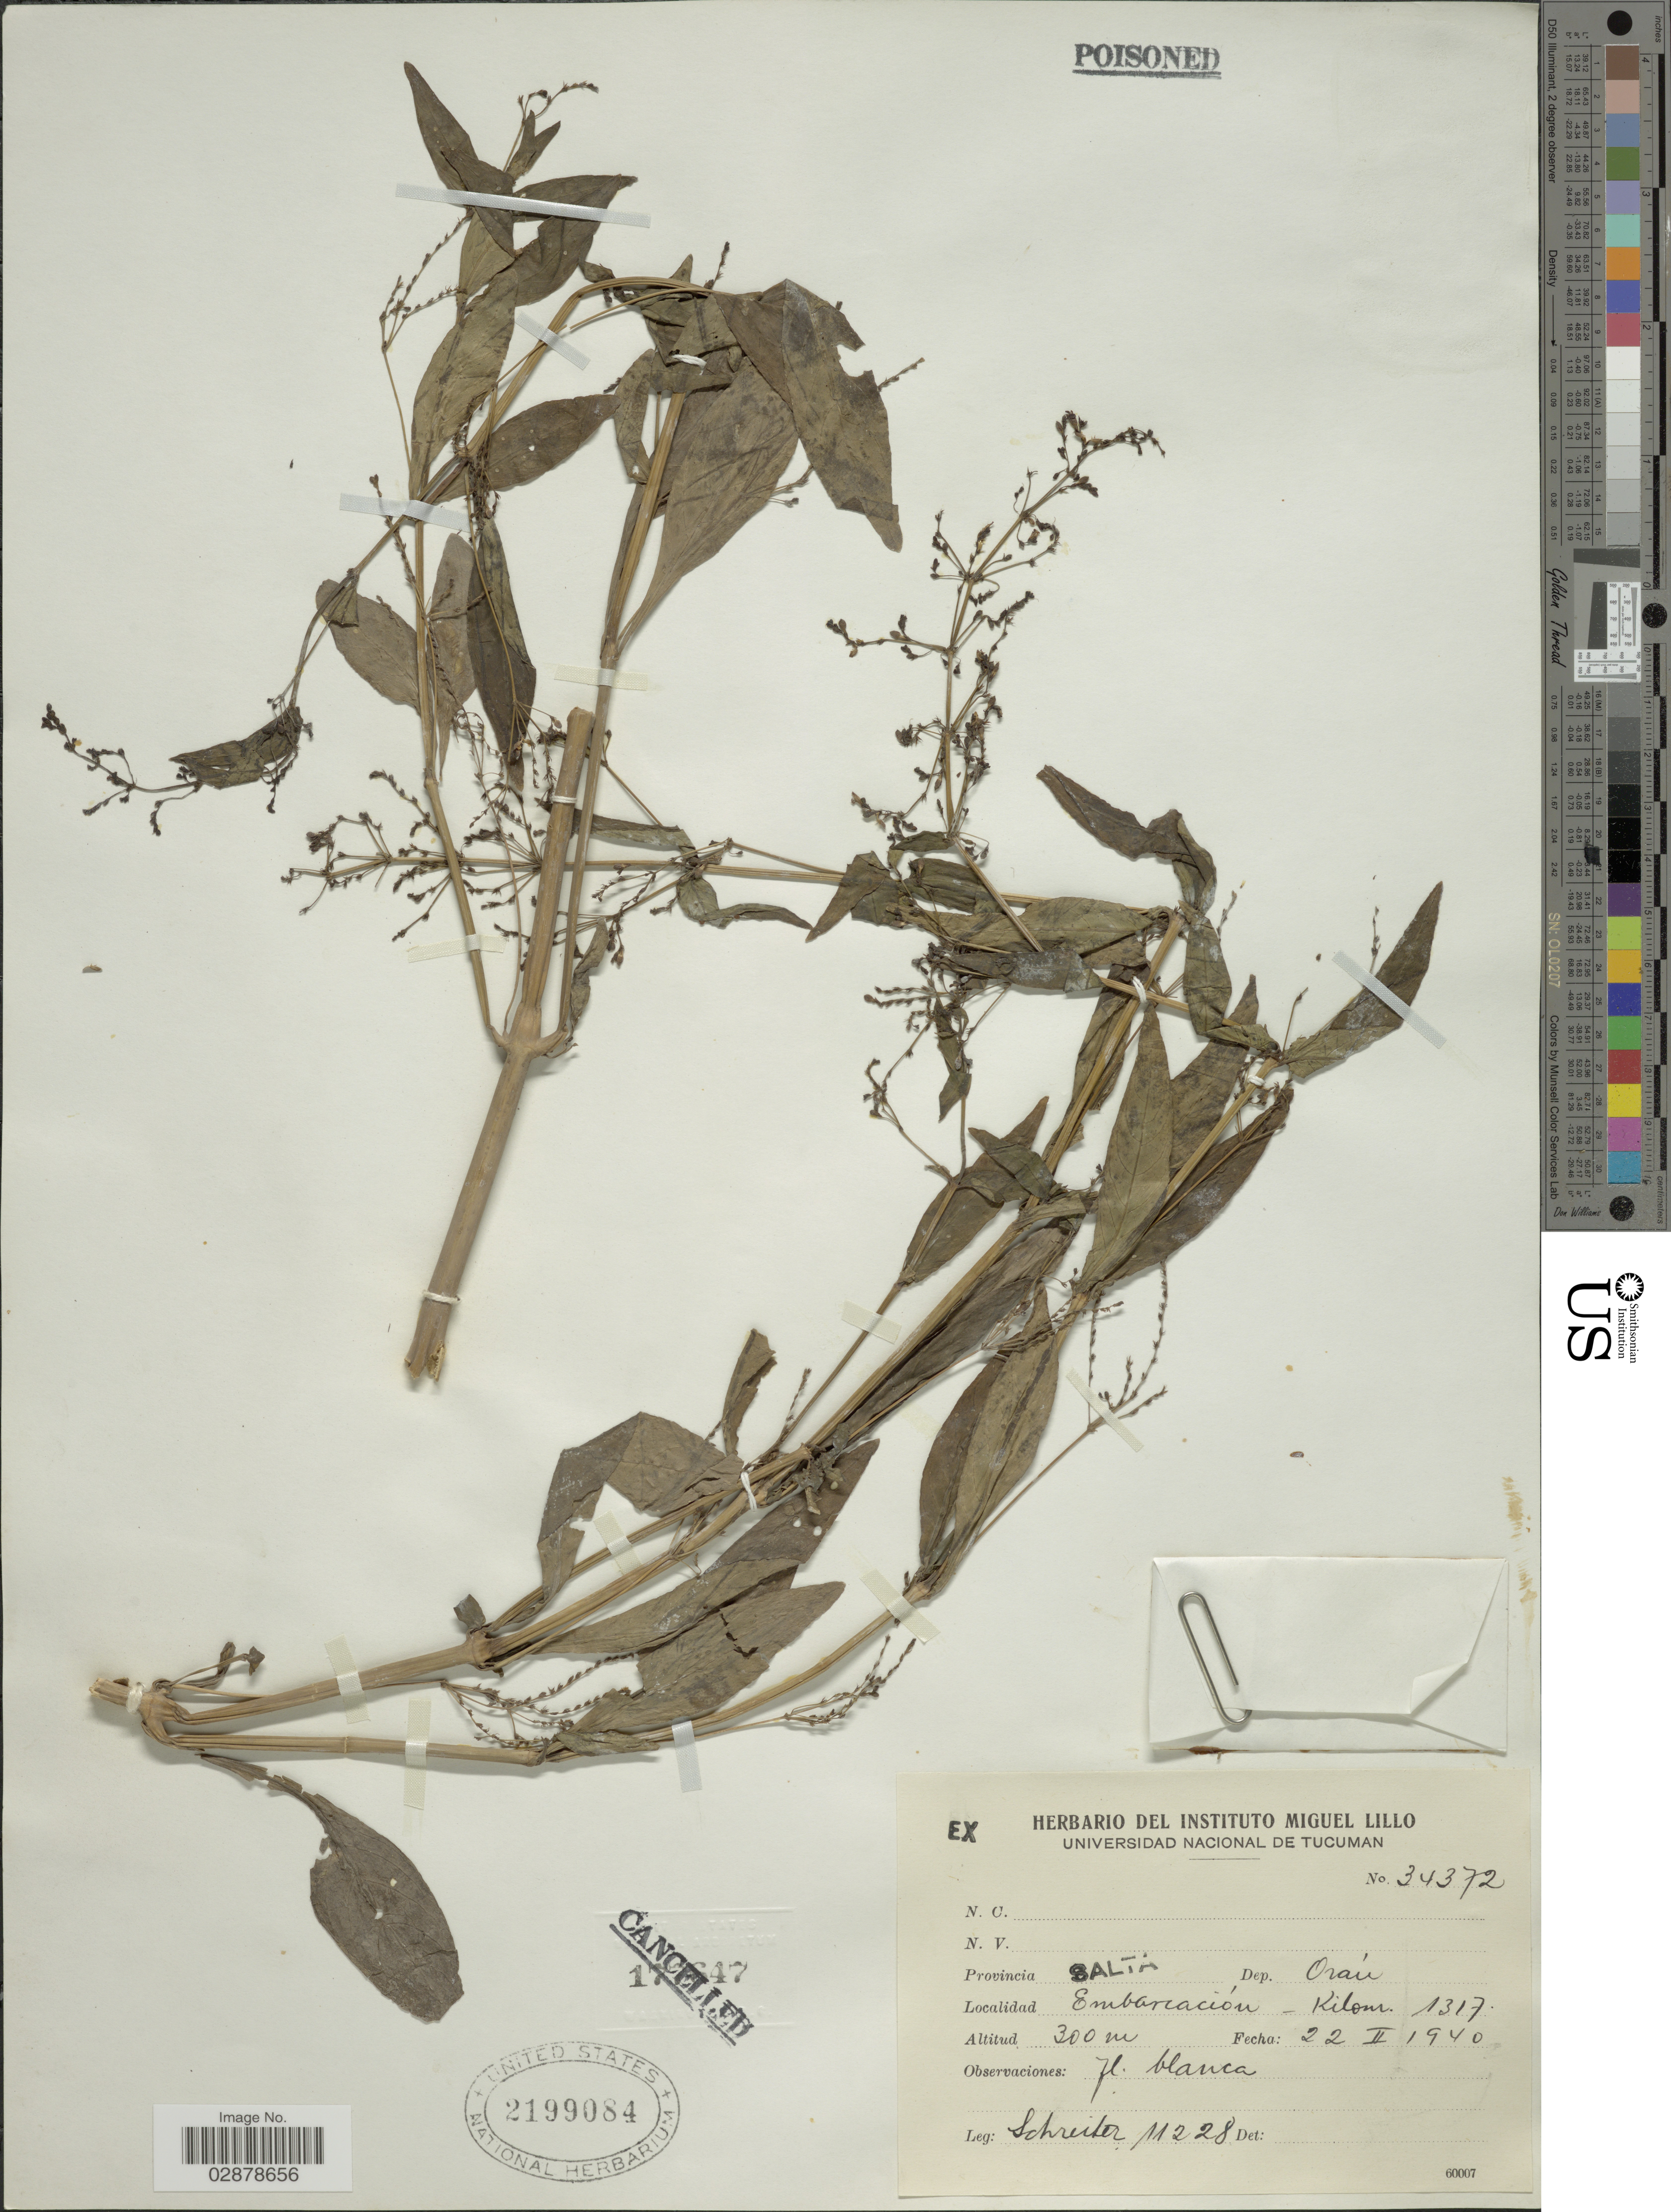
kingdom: Plantae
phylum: Tracheophyta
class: Magnoliopsida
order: Lamiales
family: Acanthaceae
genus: Justicia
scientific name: Justicia comata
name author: (L.) Lam.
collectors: -. Schreiter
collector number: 11228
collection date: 1940-02-22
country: Argentina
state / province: Salta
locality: Provincia Salta, Dep. Orán, Embarcación - Kilom. 1317.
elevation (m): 300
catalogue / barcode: US 2199084